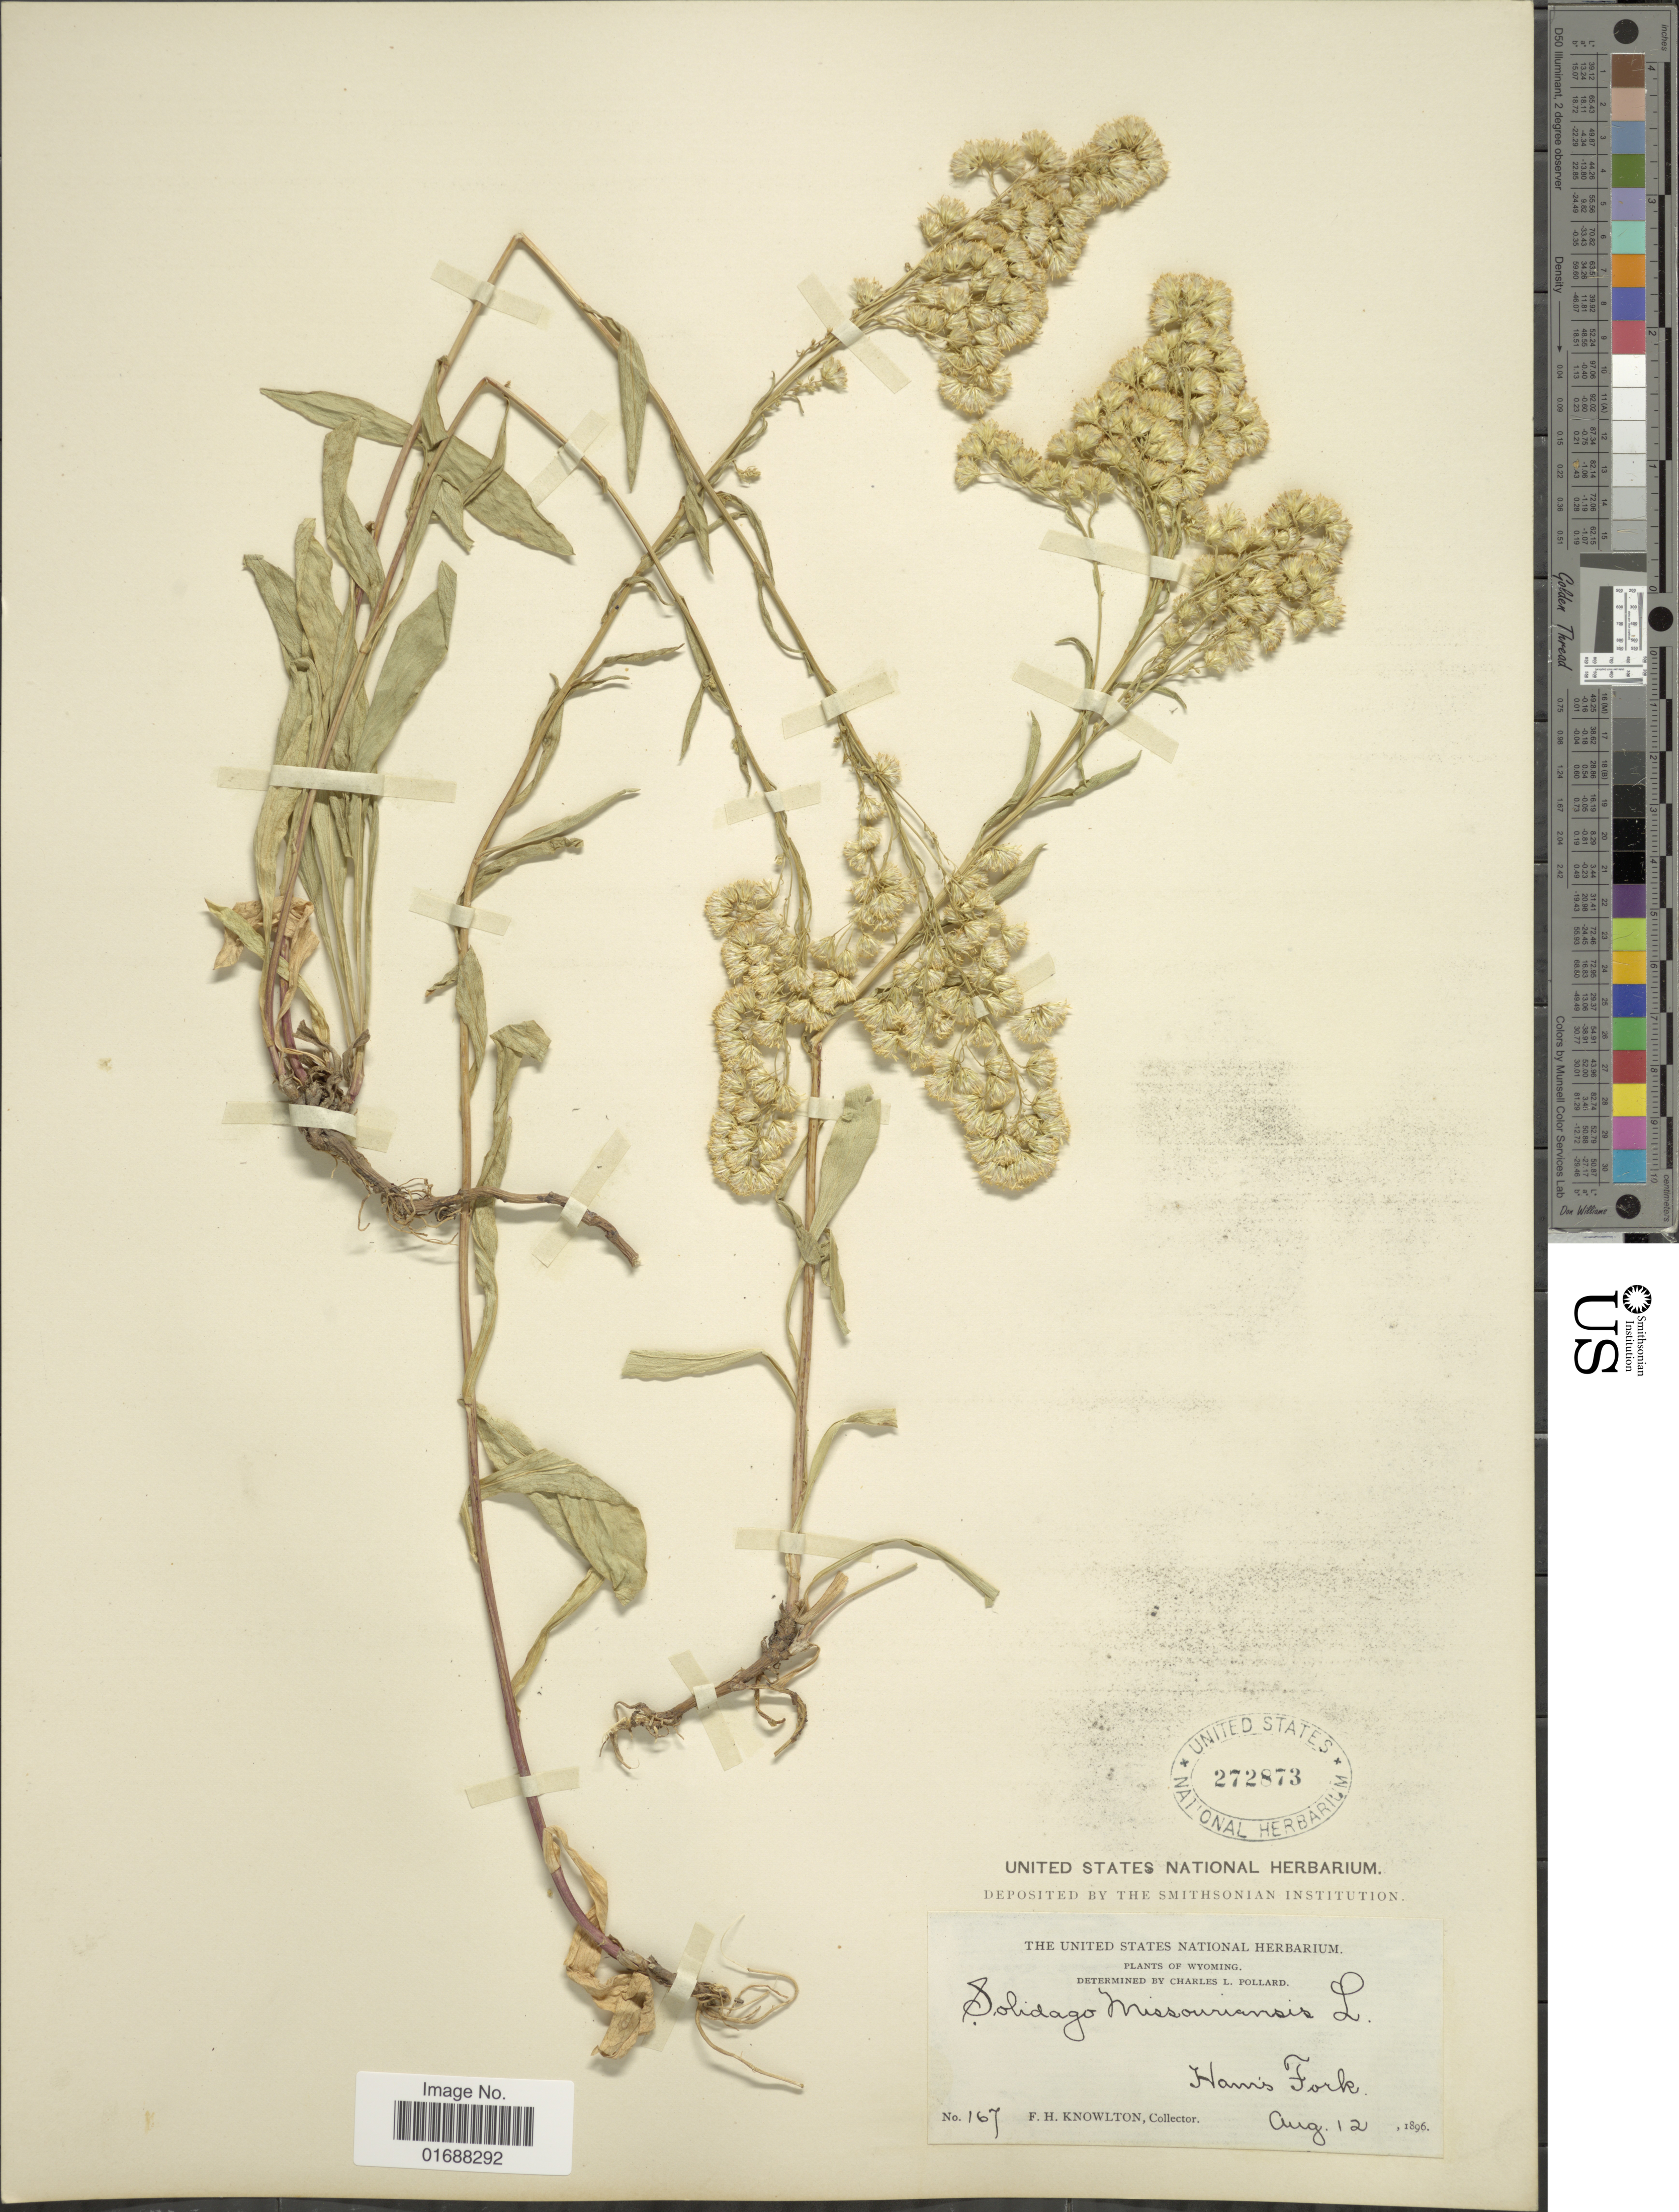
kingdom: Plantae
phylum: Tracheophyta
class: Magnoliopsida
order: Asterales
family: Asteraceae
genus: Solidago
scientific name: Solidago missouriensis var. missouriensis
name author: Nutt.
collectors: F. H. Knowlton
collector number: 167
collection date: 1896-08-12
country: United States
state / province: Wyoming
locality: Ham's Fork.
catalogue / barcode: US 272873